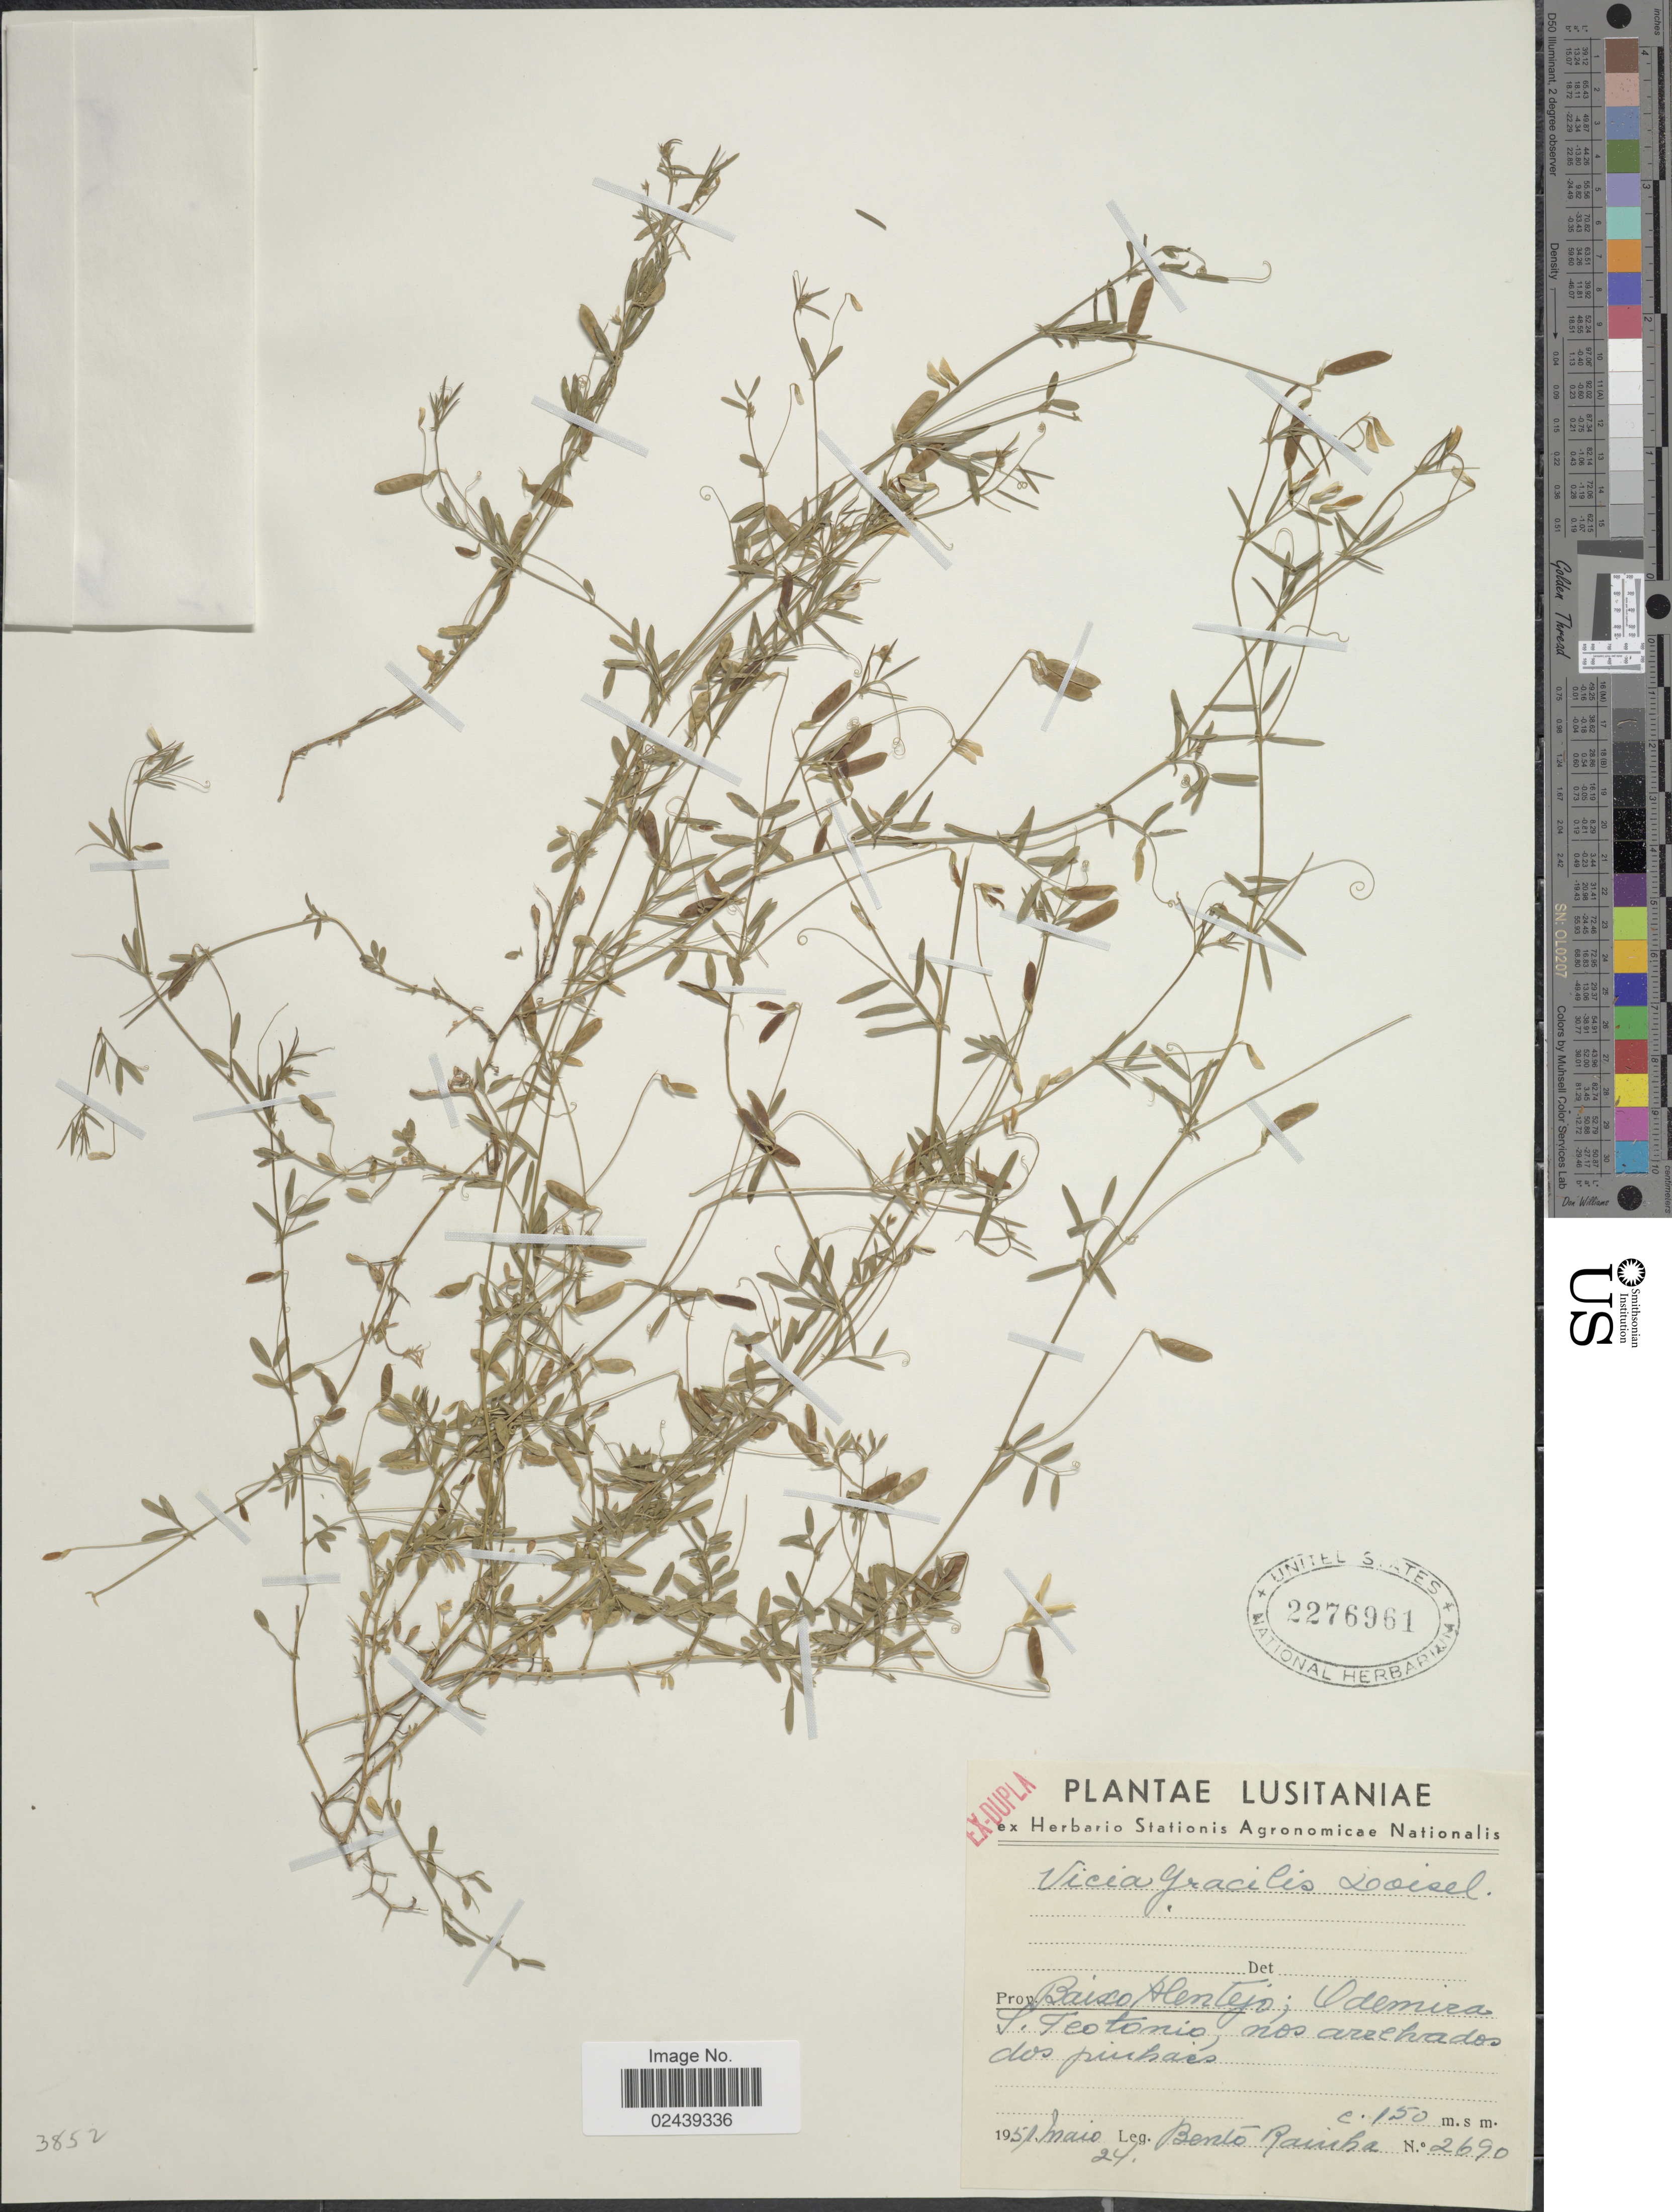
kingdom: Plantae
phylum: Tracheophyta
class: Magnoliopsida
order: Fabales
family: Fabaceae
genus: Vicia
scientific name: Vicia tetrasperma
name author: (L.) Schreb.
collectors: B. Rainha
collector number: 2690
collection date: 1951-05-24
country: Portugal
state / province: Beja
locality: Lusitaniae. Prov. Baixo Alentejo; Odemira S. Teotonio, nos arrehados dos pinhaes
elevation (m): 150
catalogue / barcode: US 2276961